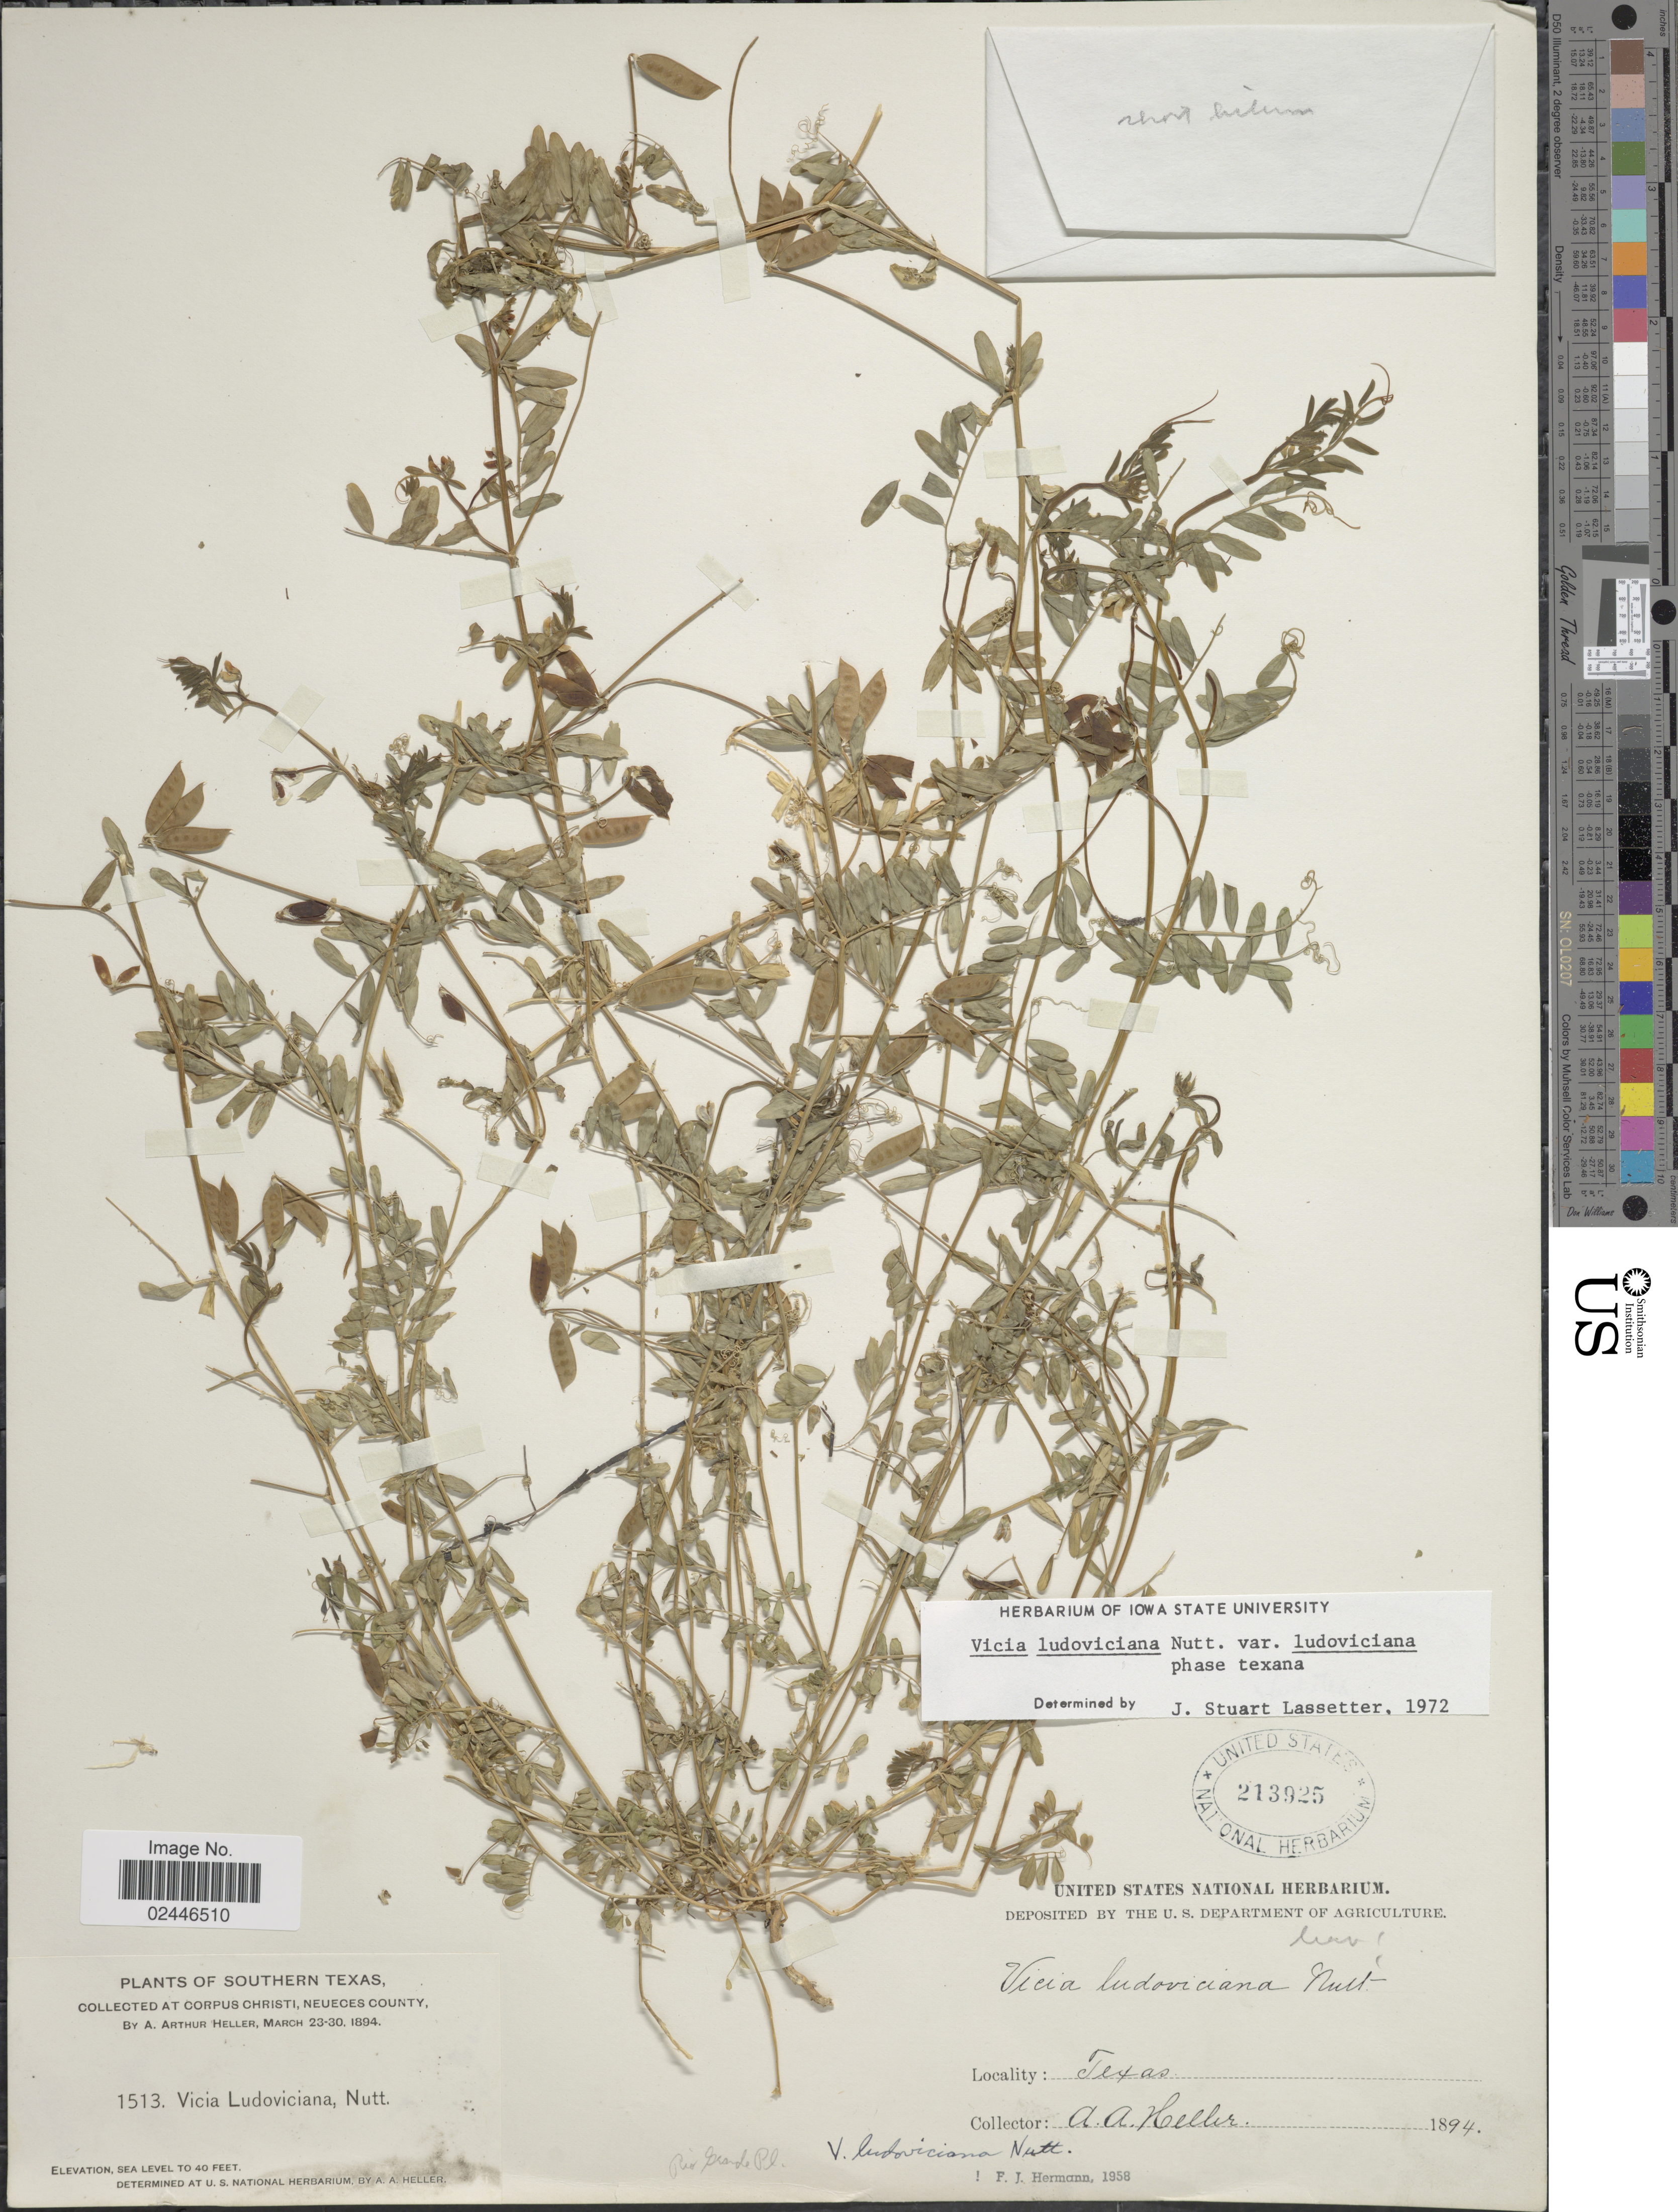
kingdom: Plantae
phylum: Tracheophyta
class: Magnoliopsida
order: Fabales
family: Fabaceae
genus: Vicia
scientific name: Vicia ludoviciana var. ludoviciana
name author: Nutt. ex Torr. & A. Gray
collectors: A. A. Heller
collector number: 1513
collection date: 1894-03-23/1894-03-30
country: United States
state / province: Texas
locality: Southern Texas, At Corpus Christi, Neueces County, Rio Grande Pl.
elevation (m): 0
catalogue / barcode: US 213925